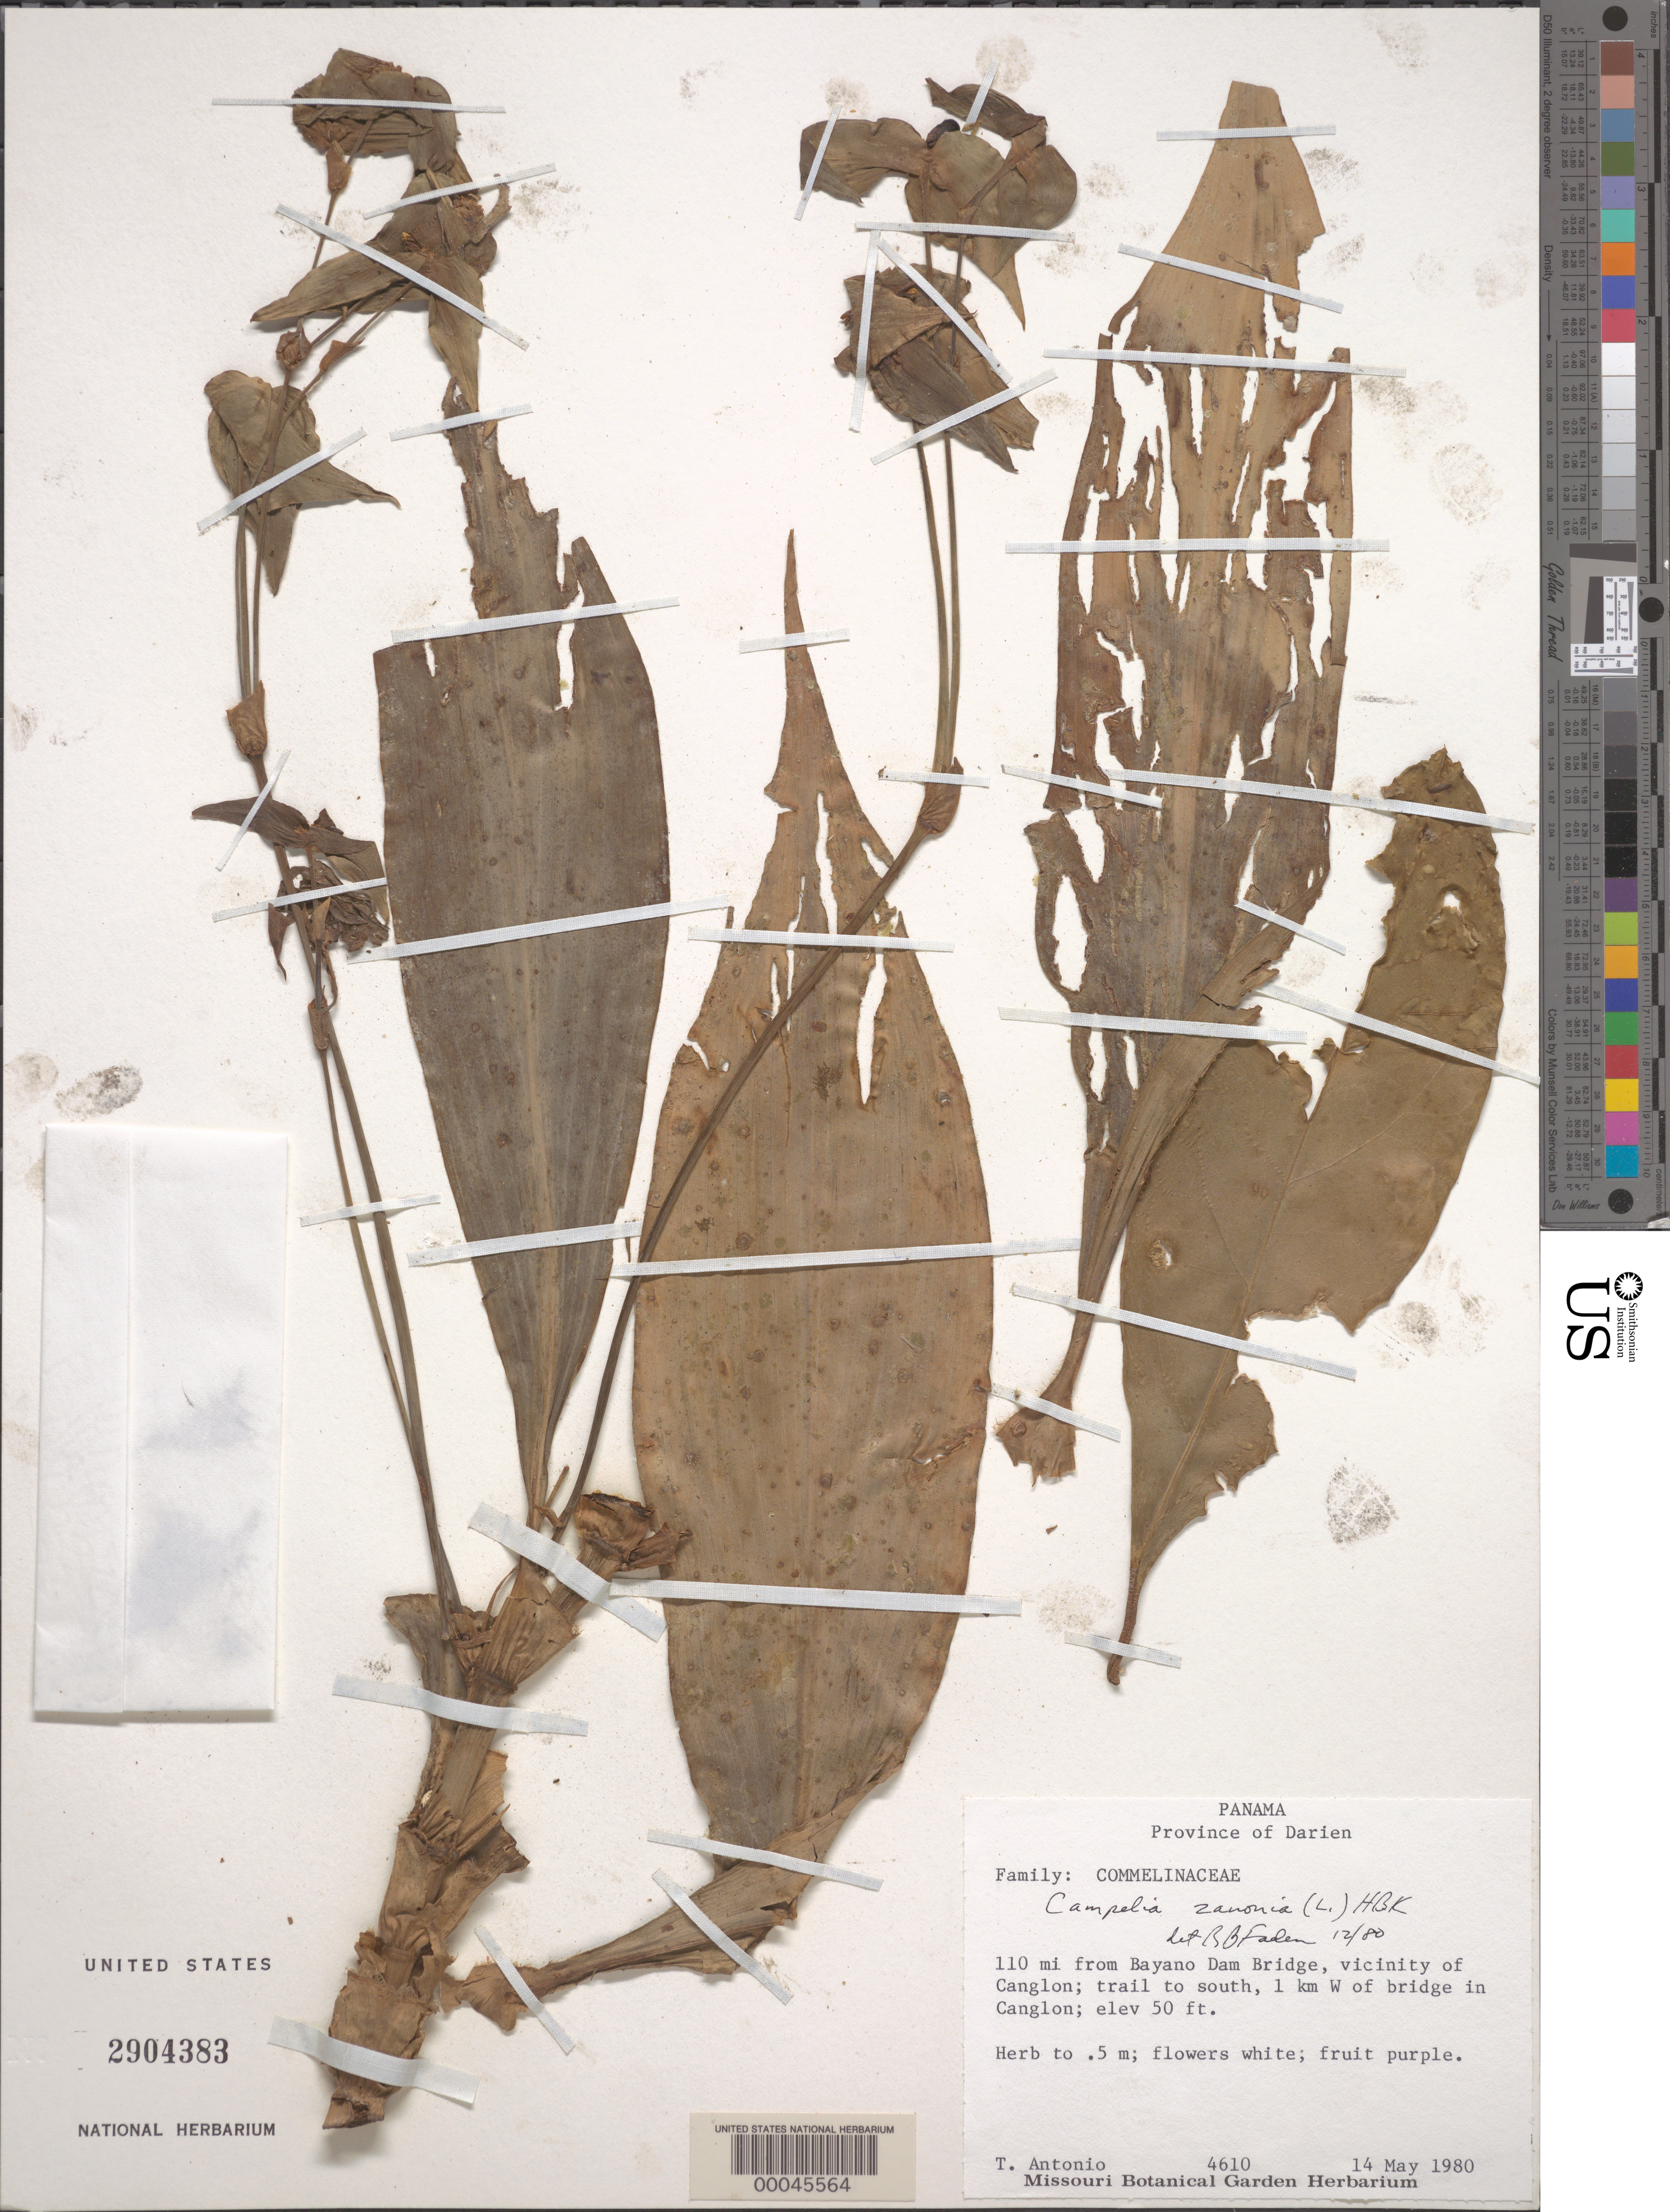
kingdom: Plantae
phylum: Tracheophyta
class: Liliopsida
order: Commelinales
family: Commelinaceae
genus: Tradescantia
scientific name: Tradescantia zanonia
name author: (L.) Sw.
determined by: Faden, Robert B., (US), Smithsonian Institution - National Museum of Natural History (UNITED STATES)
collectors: T. Antonio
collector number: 1464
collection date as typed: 26 Jul 1979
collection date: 1979-07-26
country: Panama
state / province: Chiriquí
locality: Cerro Colorado, enar Continental Divide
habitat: Streambank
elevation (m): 1500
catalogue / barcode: US 2904384-2